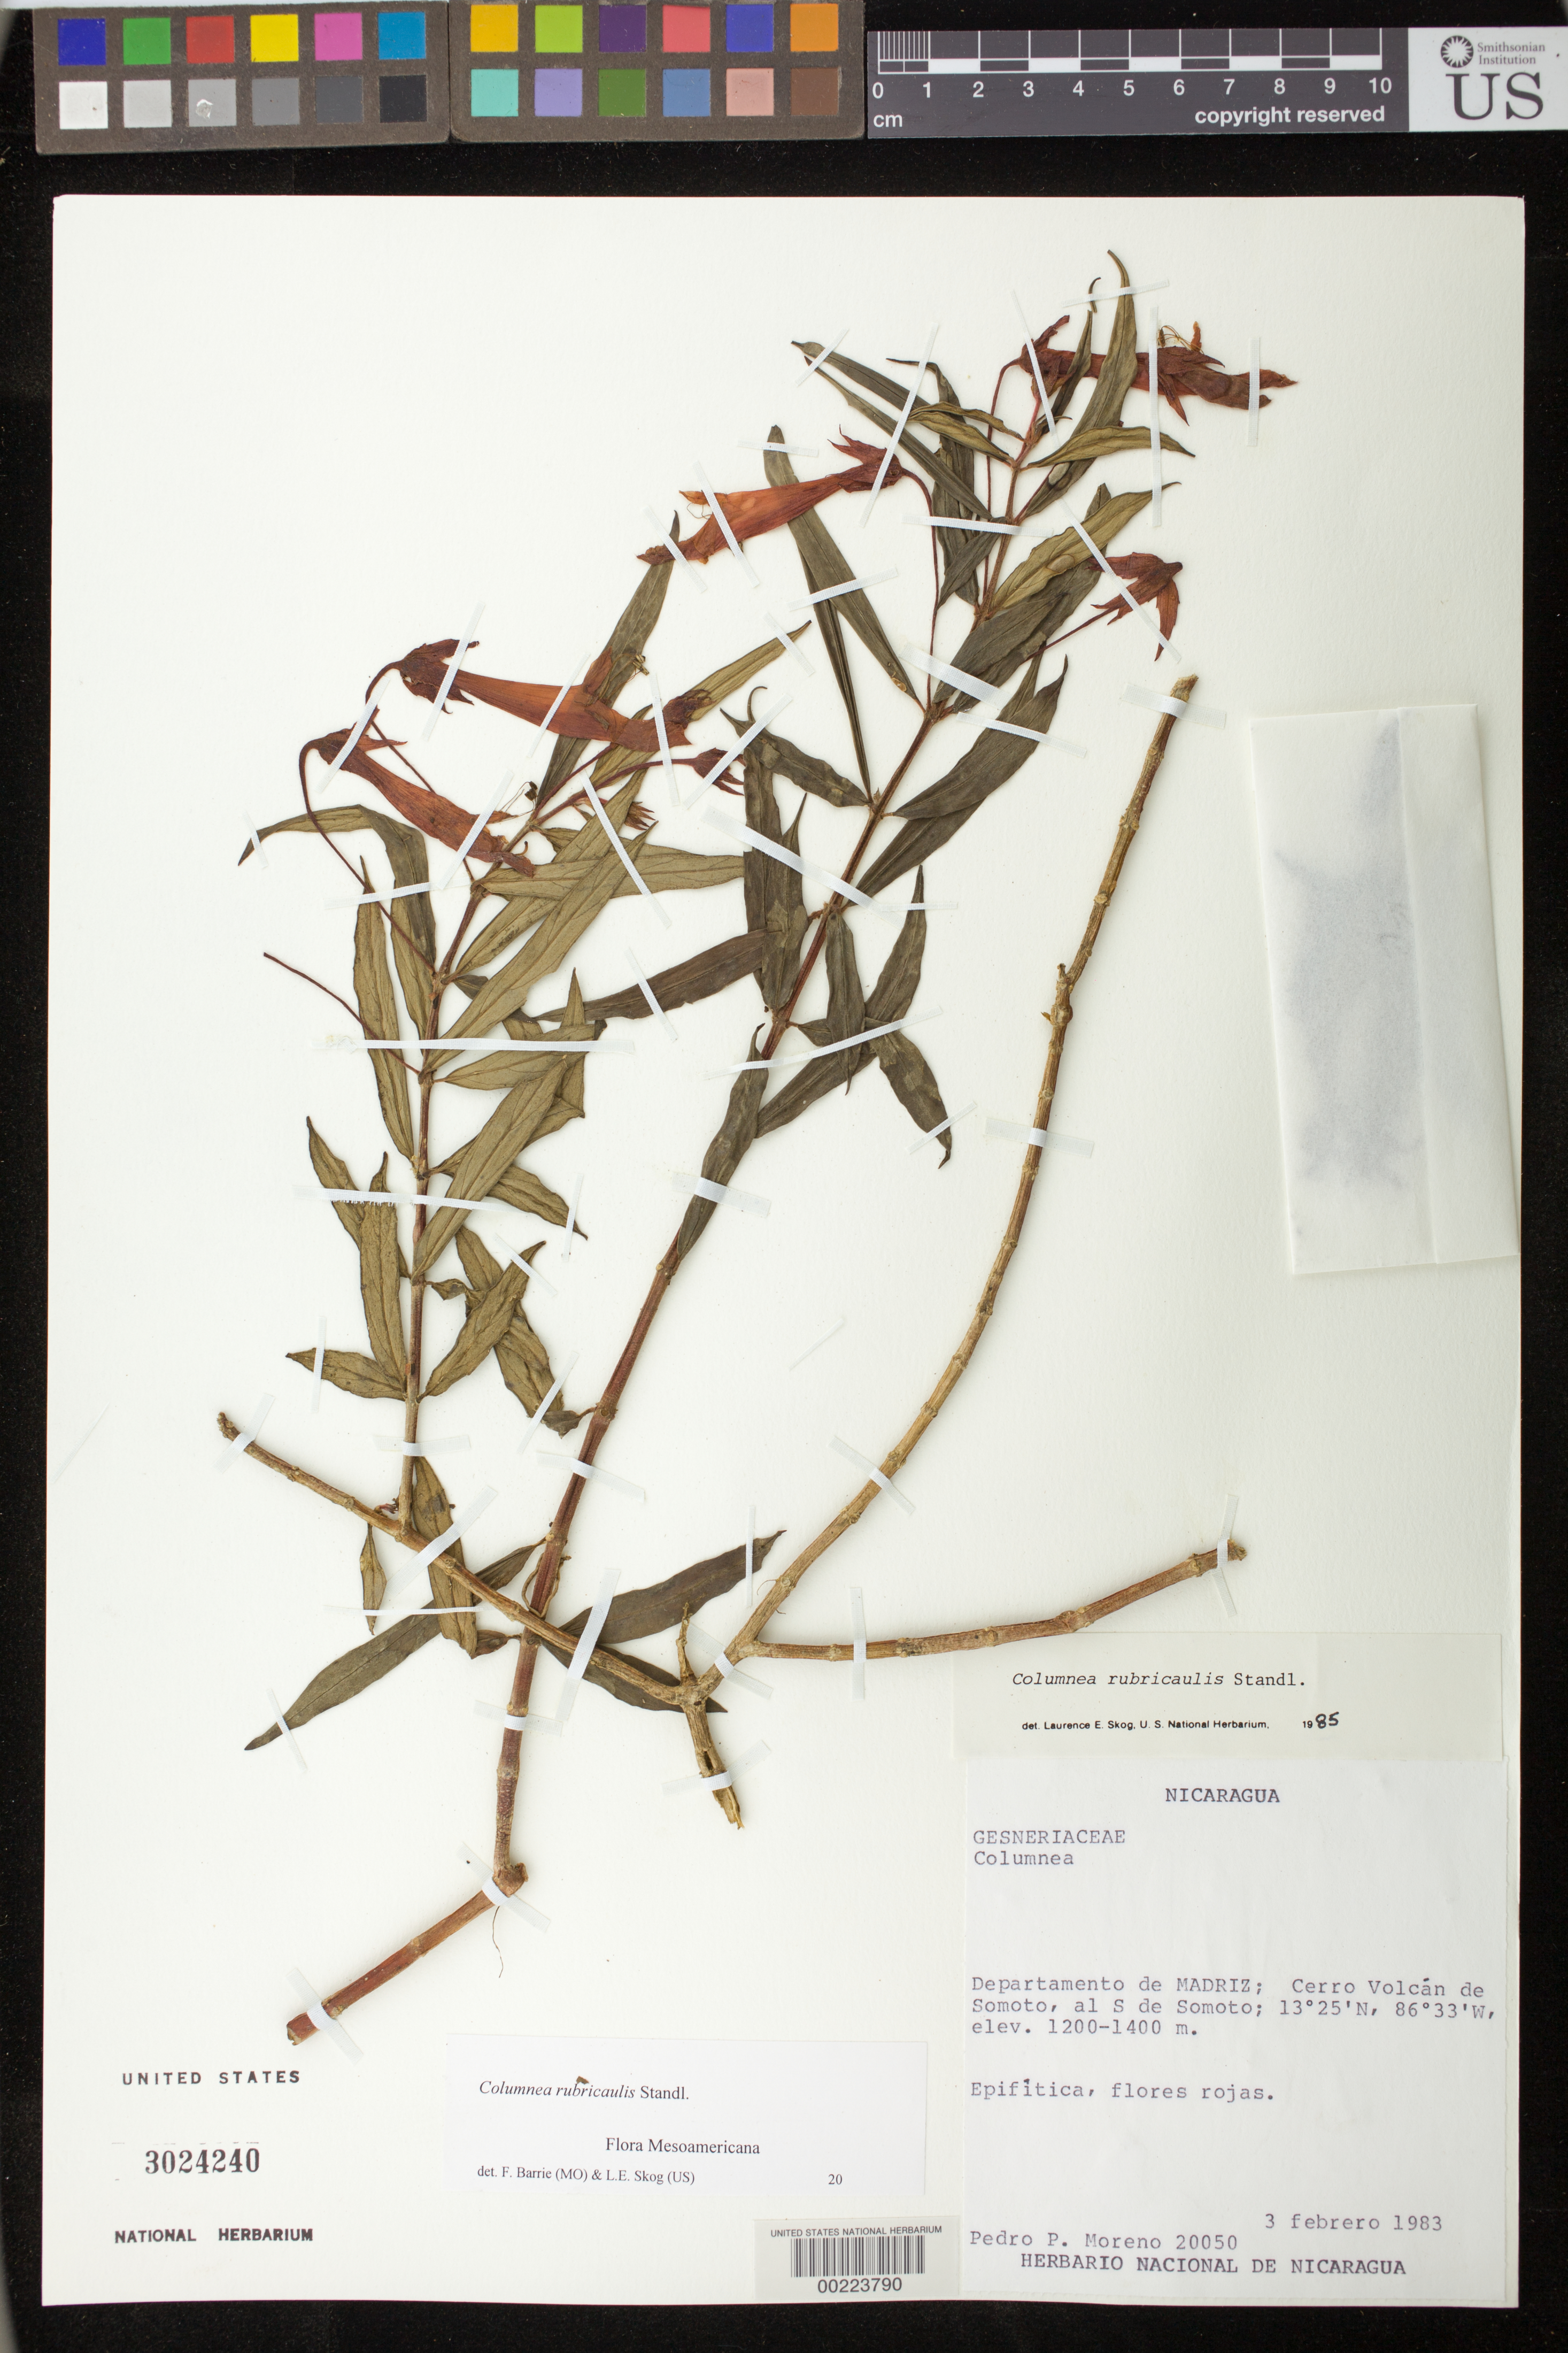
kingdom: Plantae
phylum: Tracheophyta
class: Magnoliopsida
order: Lamiales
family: Gesneriaceae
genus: Columnea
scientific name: Columnea rubricaulis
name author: Standl.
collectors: P. Moreno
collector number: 20050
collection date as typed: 03 Feb 1983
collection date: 1983-02-03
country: Nicaragua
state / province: Madriz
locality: Cerro Volcan de Somoto, S of Somoto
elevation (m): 1400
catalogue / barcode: US 3024240